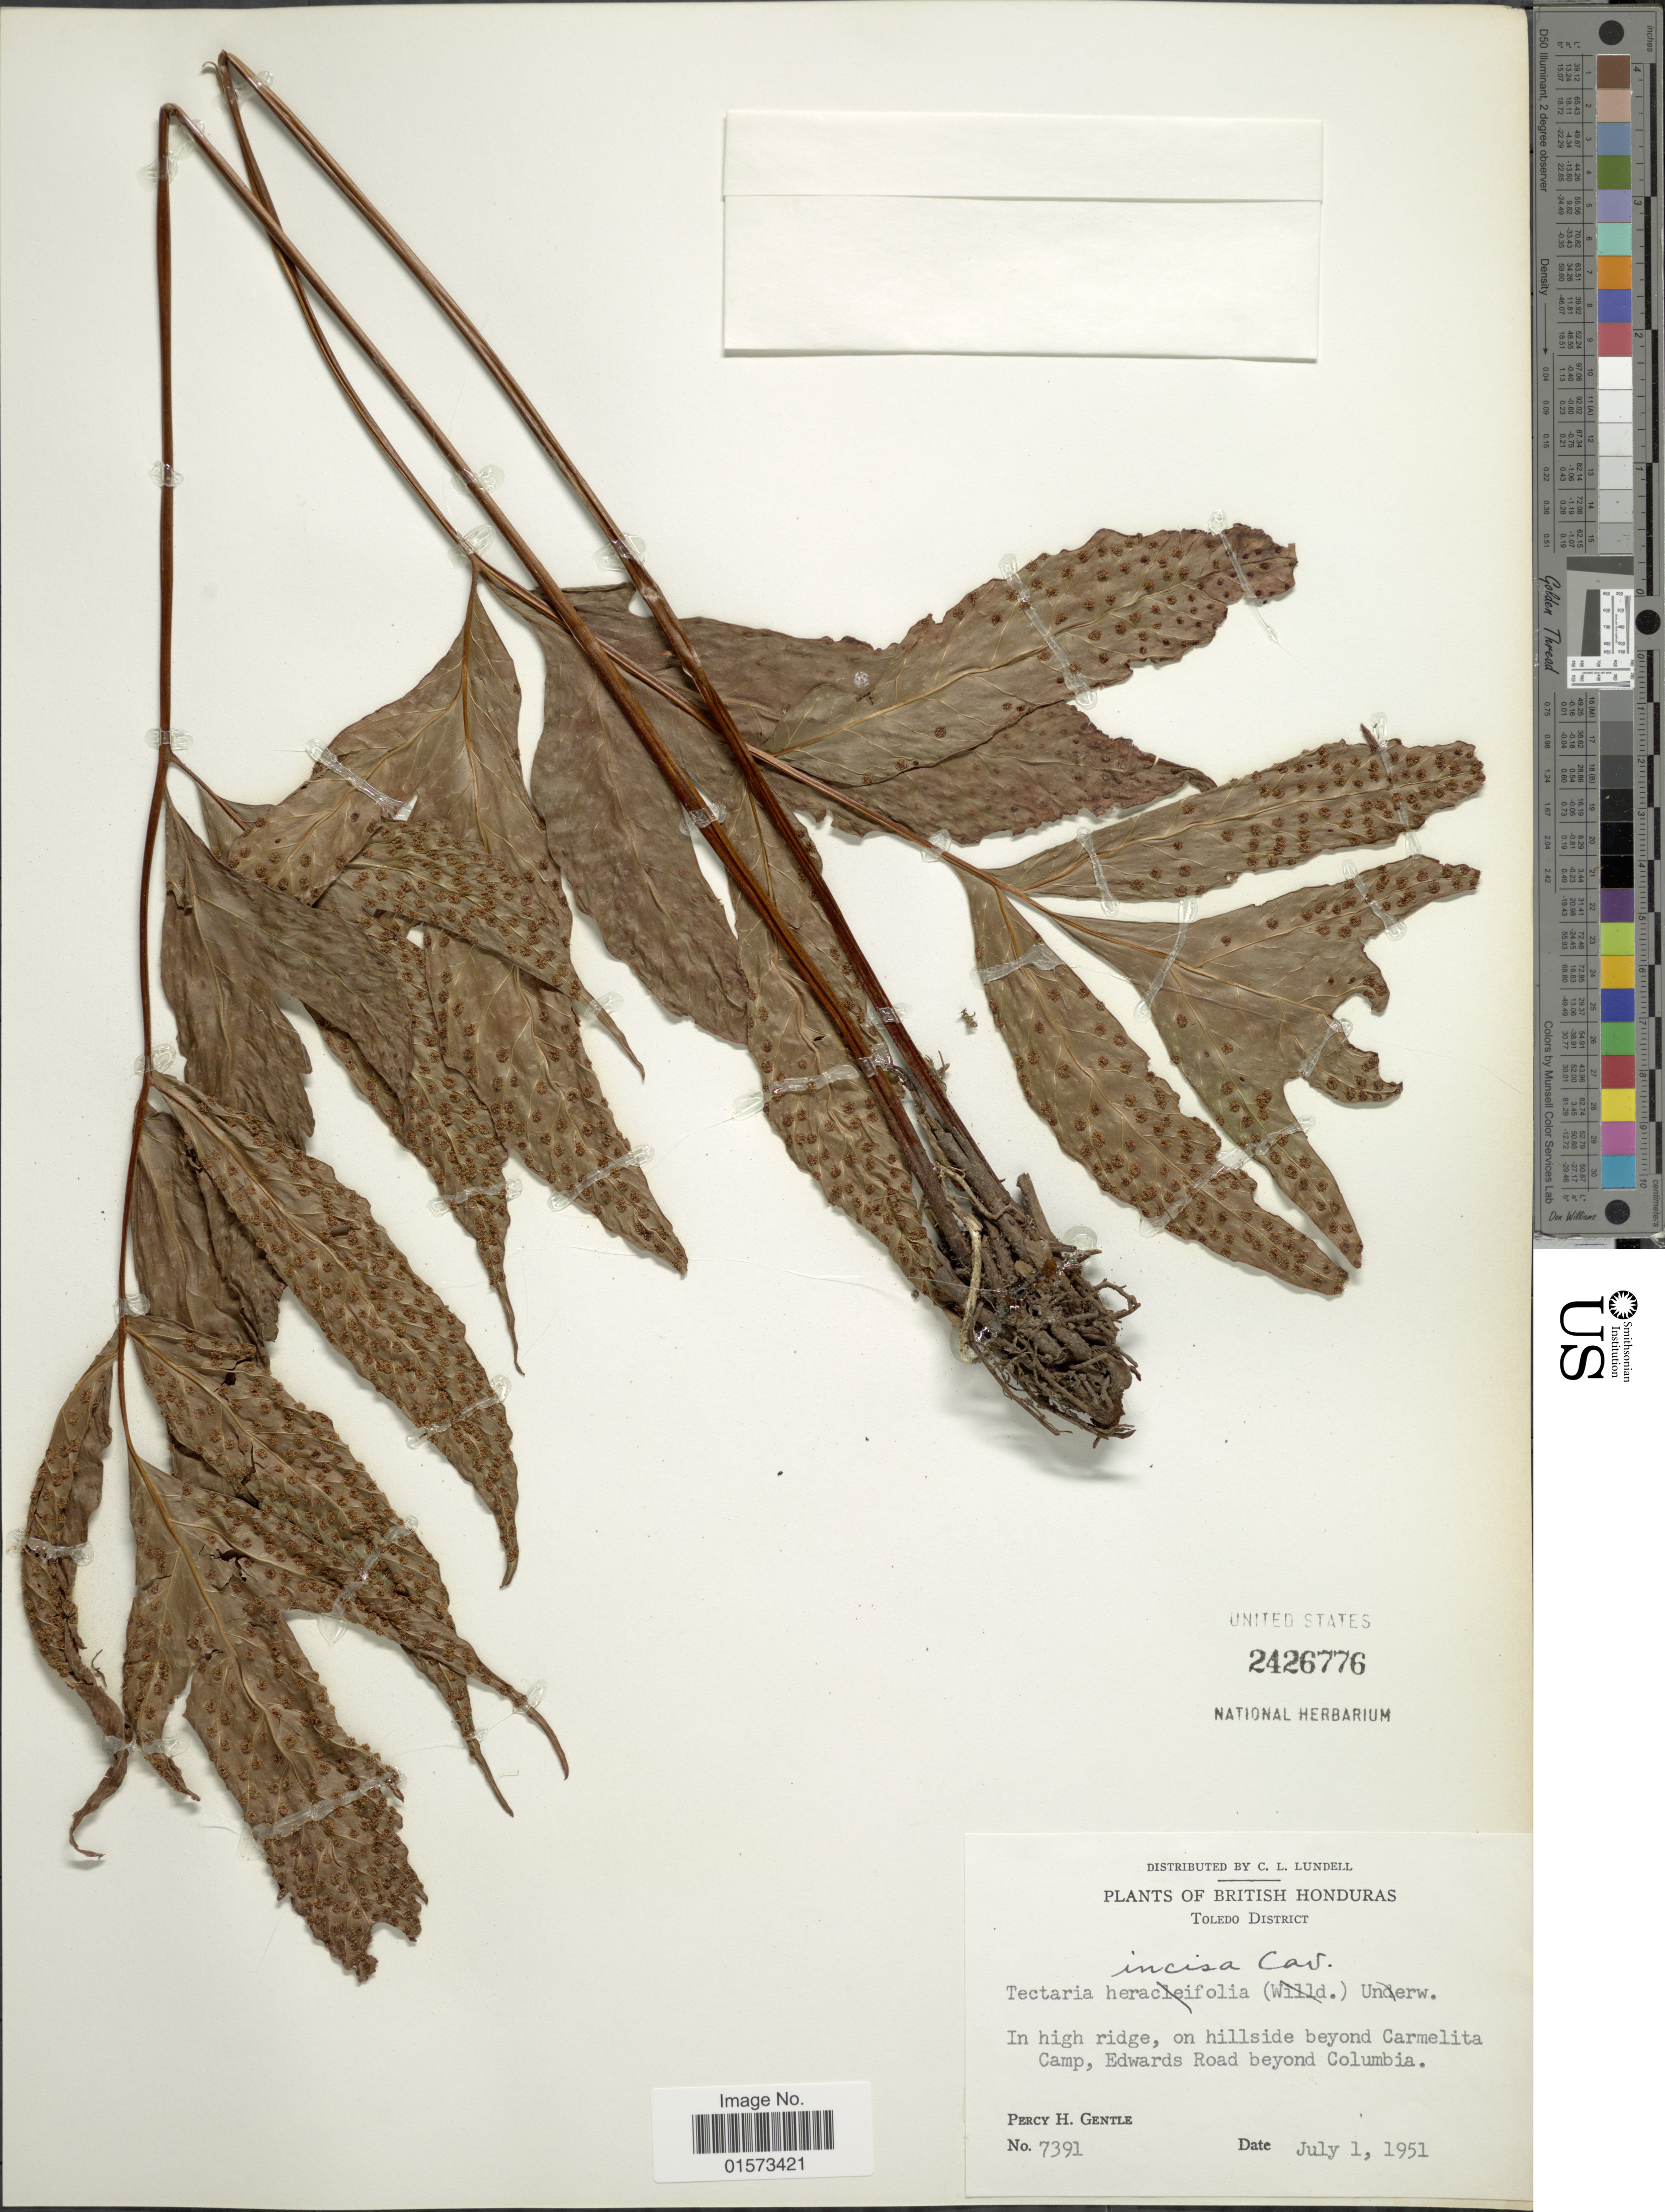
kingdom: Plantae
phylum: Tracheophyta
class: Polypodiopsida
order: Polypodiales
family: Tectariaceae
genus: Tectaria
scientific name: Tectaria incisa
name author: Cav.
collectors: P. H. Gentle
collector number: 7391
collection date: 1951-07-01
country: Belize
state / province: Toledo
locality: Toledo District. In high ridge, on hillside beyond Carmelita Camp, Edwards Road beyond Columbia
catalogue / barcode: US 2426776